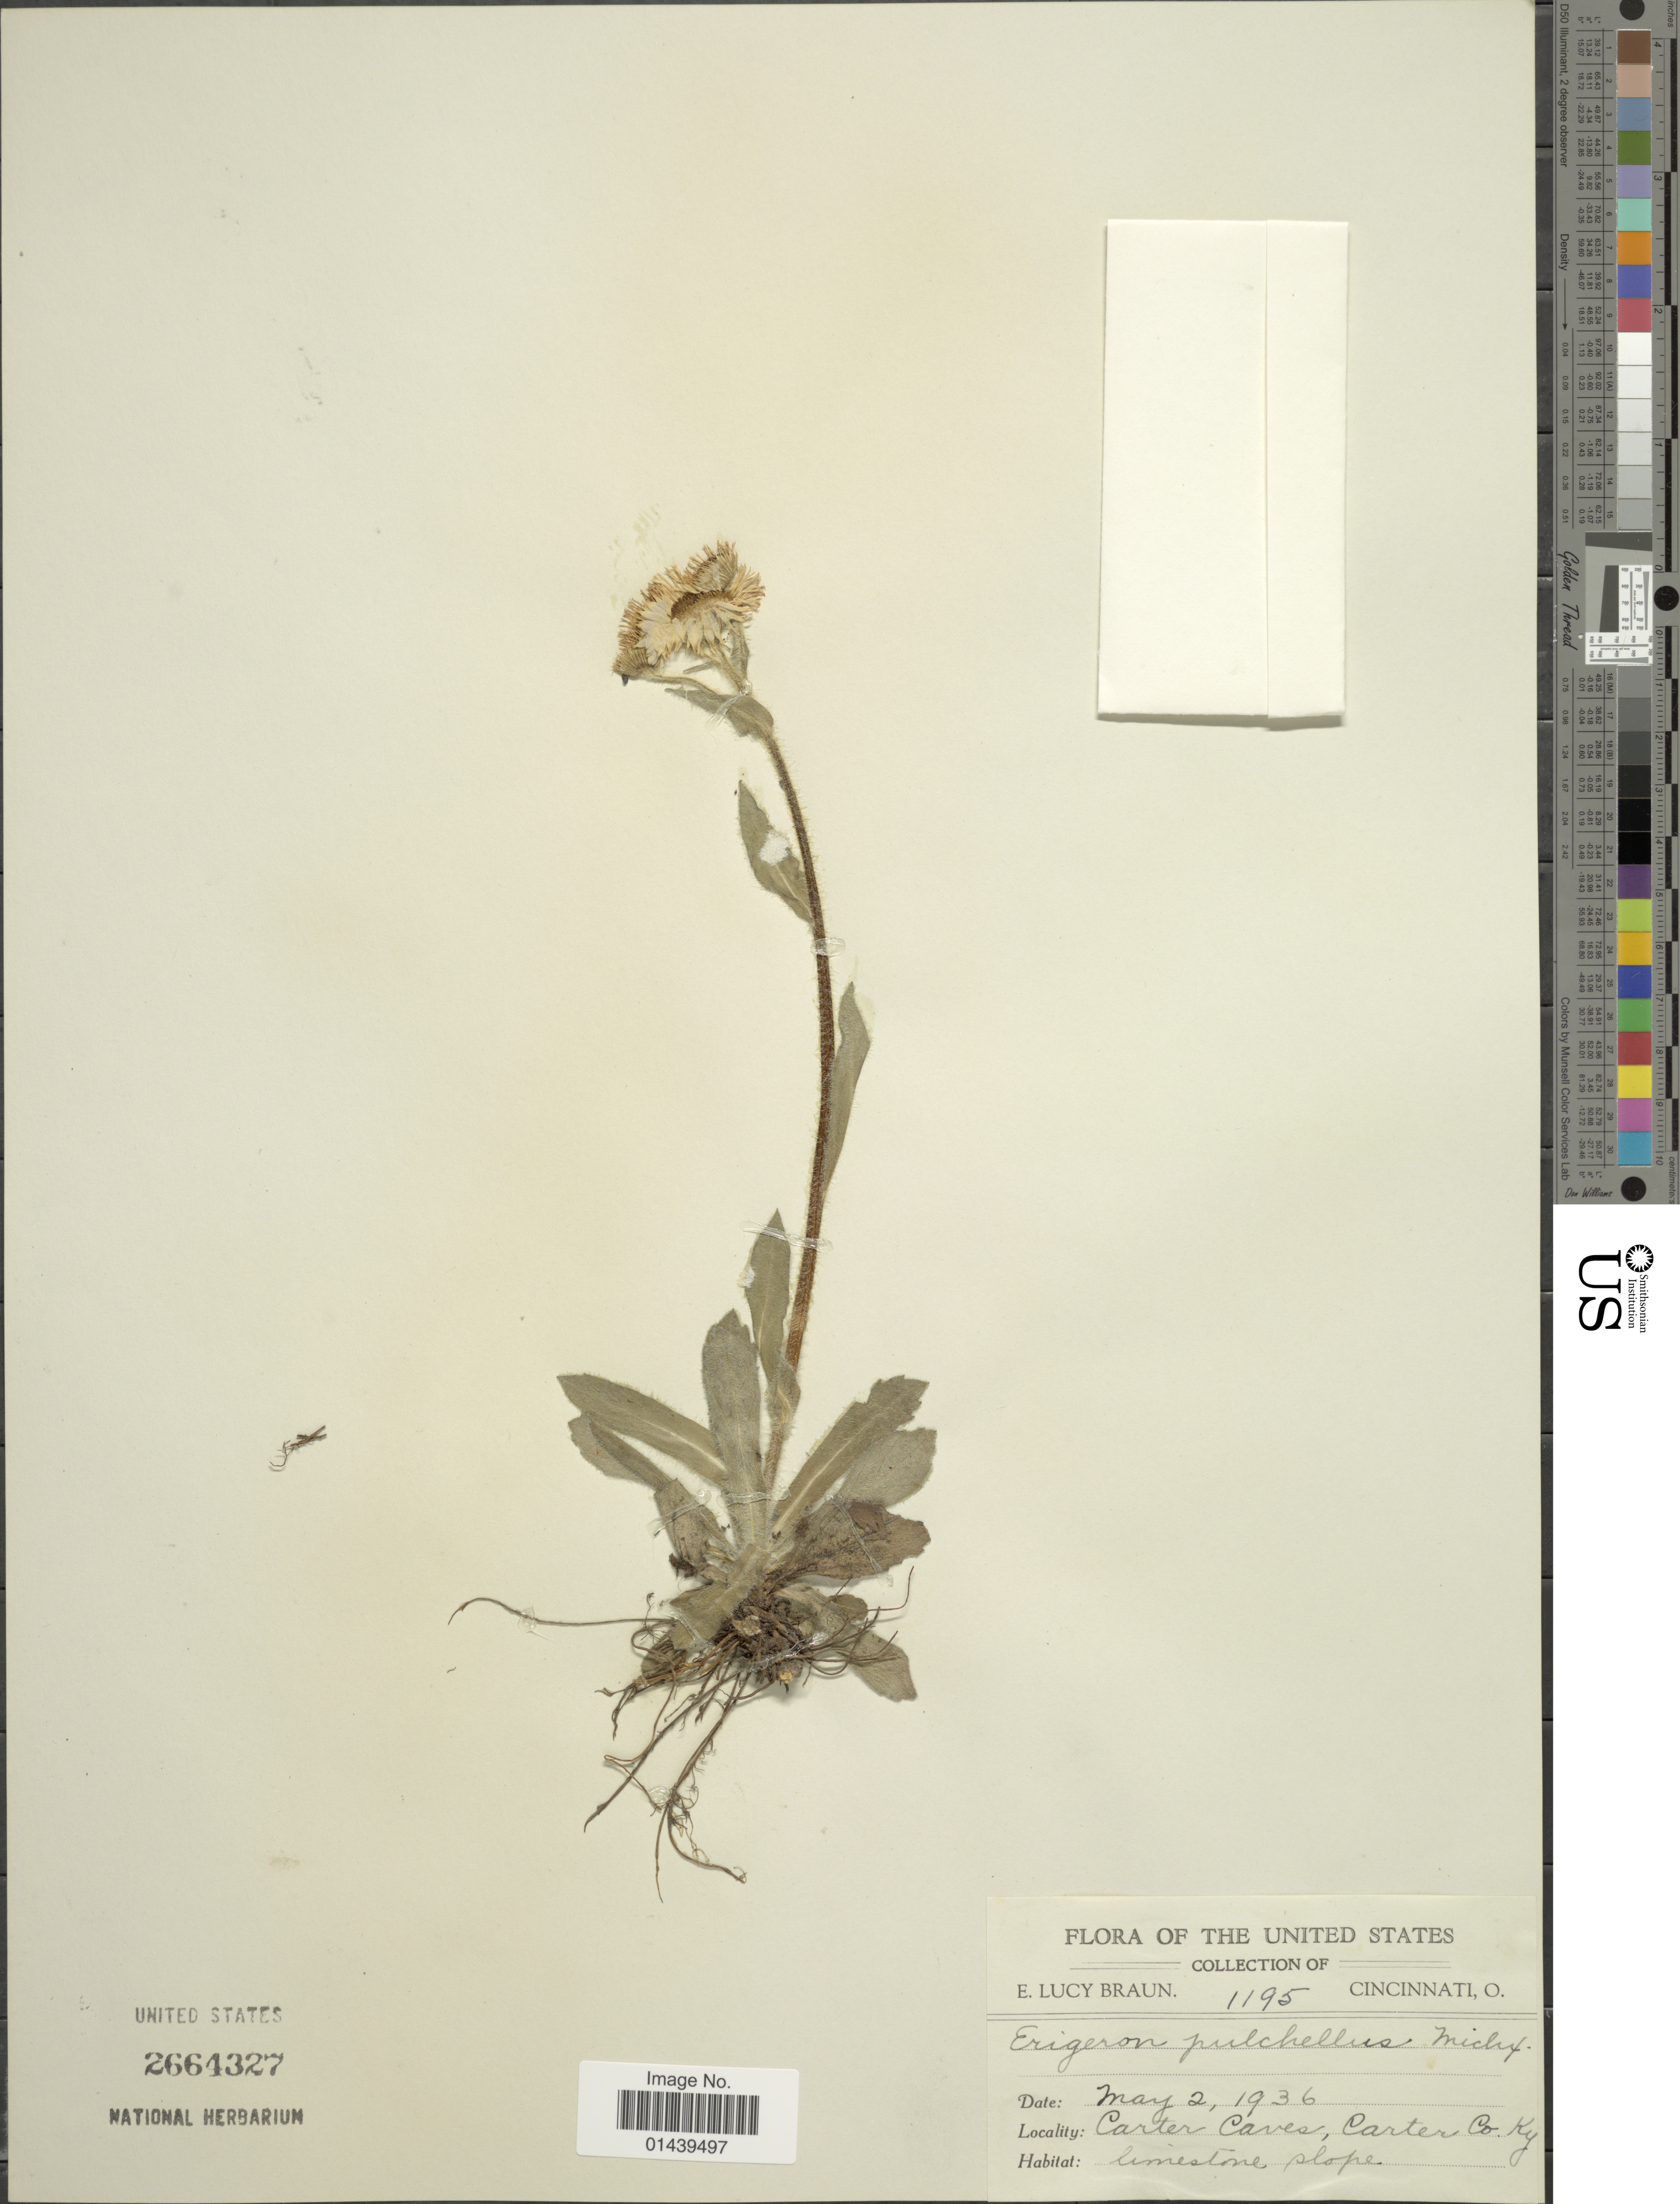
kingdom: Plantae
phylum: Tracheophyta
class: Magnoliopsida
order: Asterales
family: Asteraceae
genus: Erigeron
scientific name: Erigeron pulchellus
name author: Michx.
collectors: E. L. Braun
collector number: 1195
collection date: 1936-05-02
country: United States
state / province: Kentucky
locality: Carter Caves, Carter Co.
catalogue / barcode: US 2664327